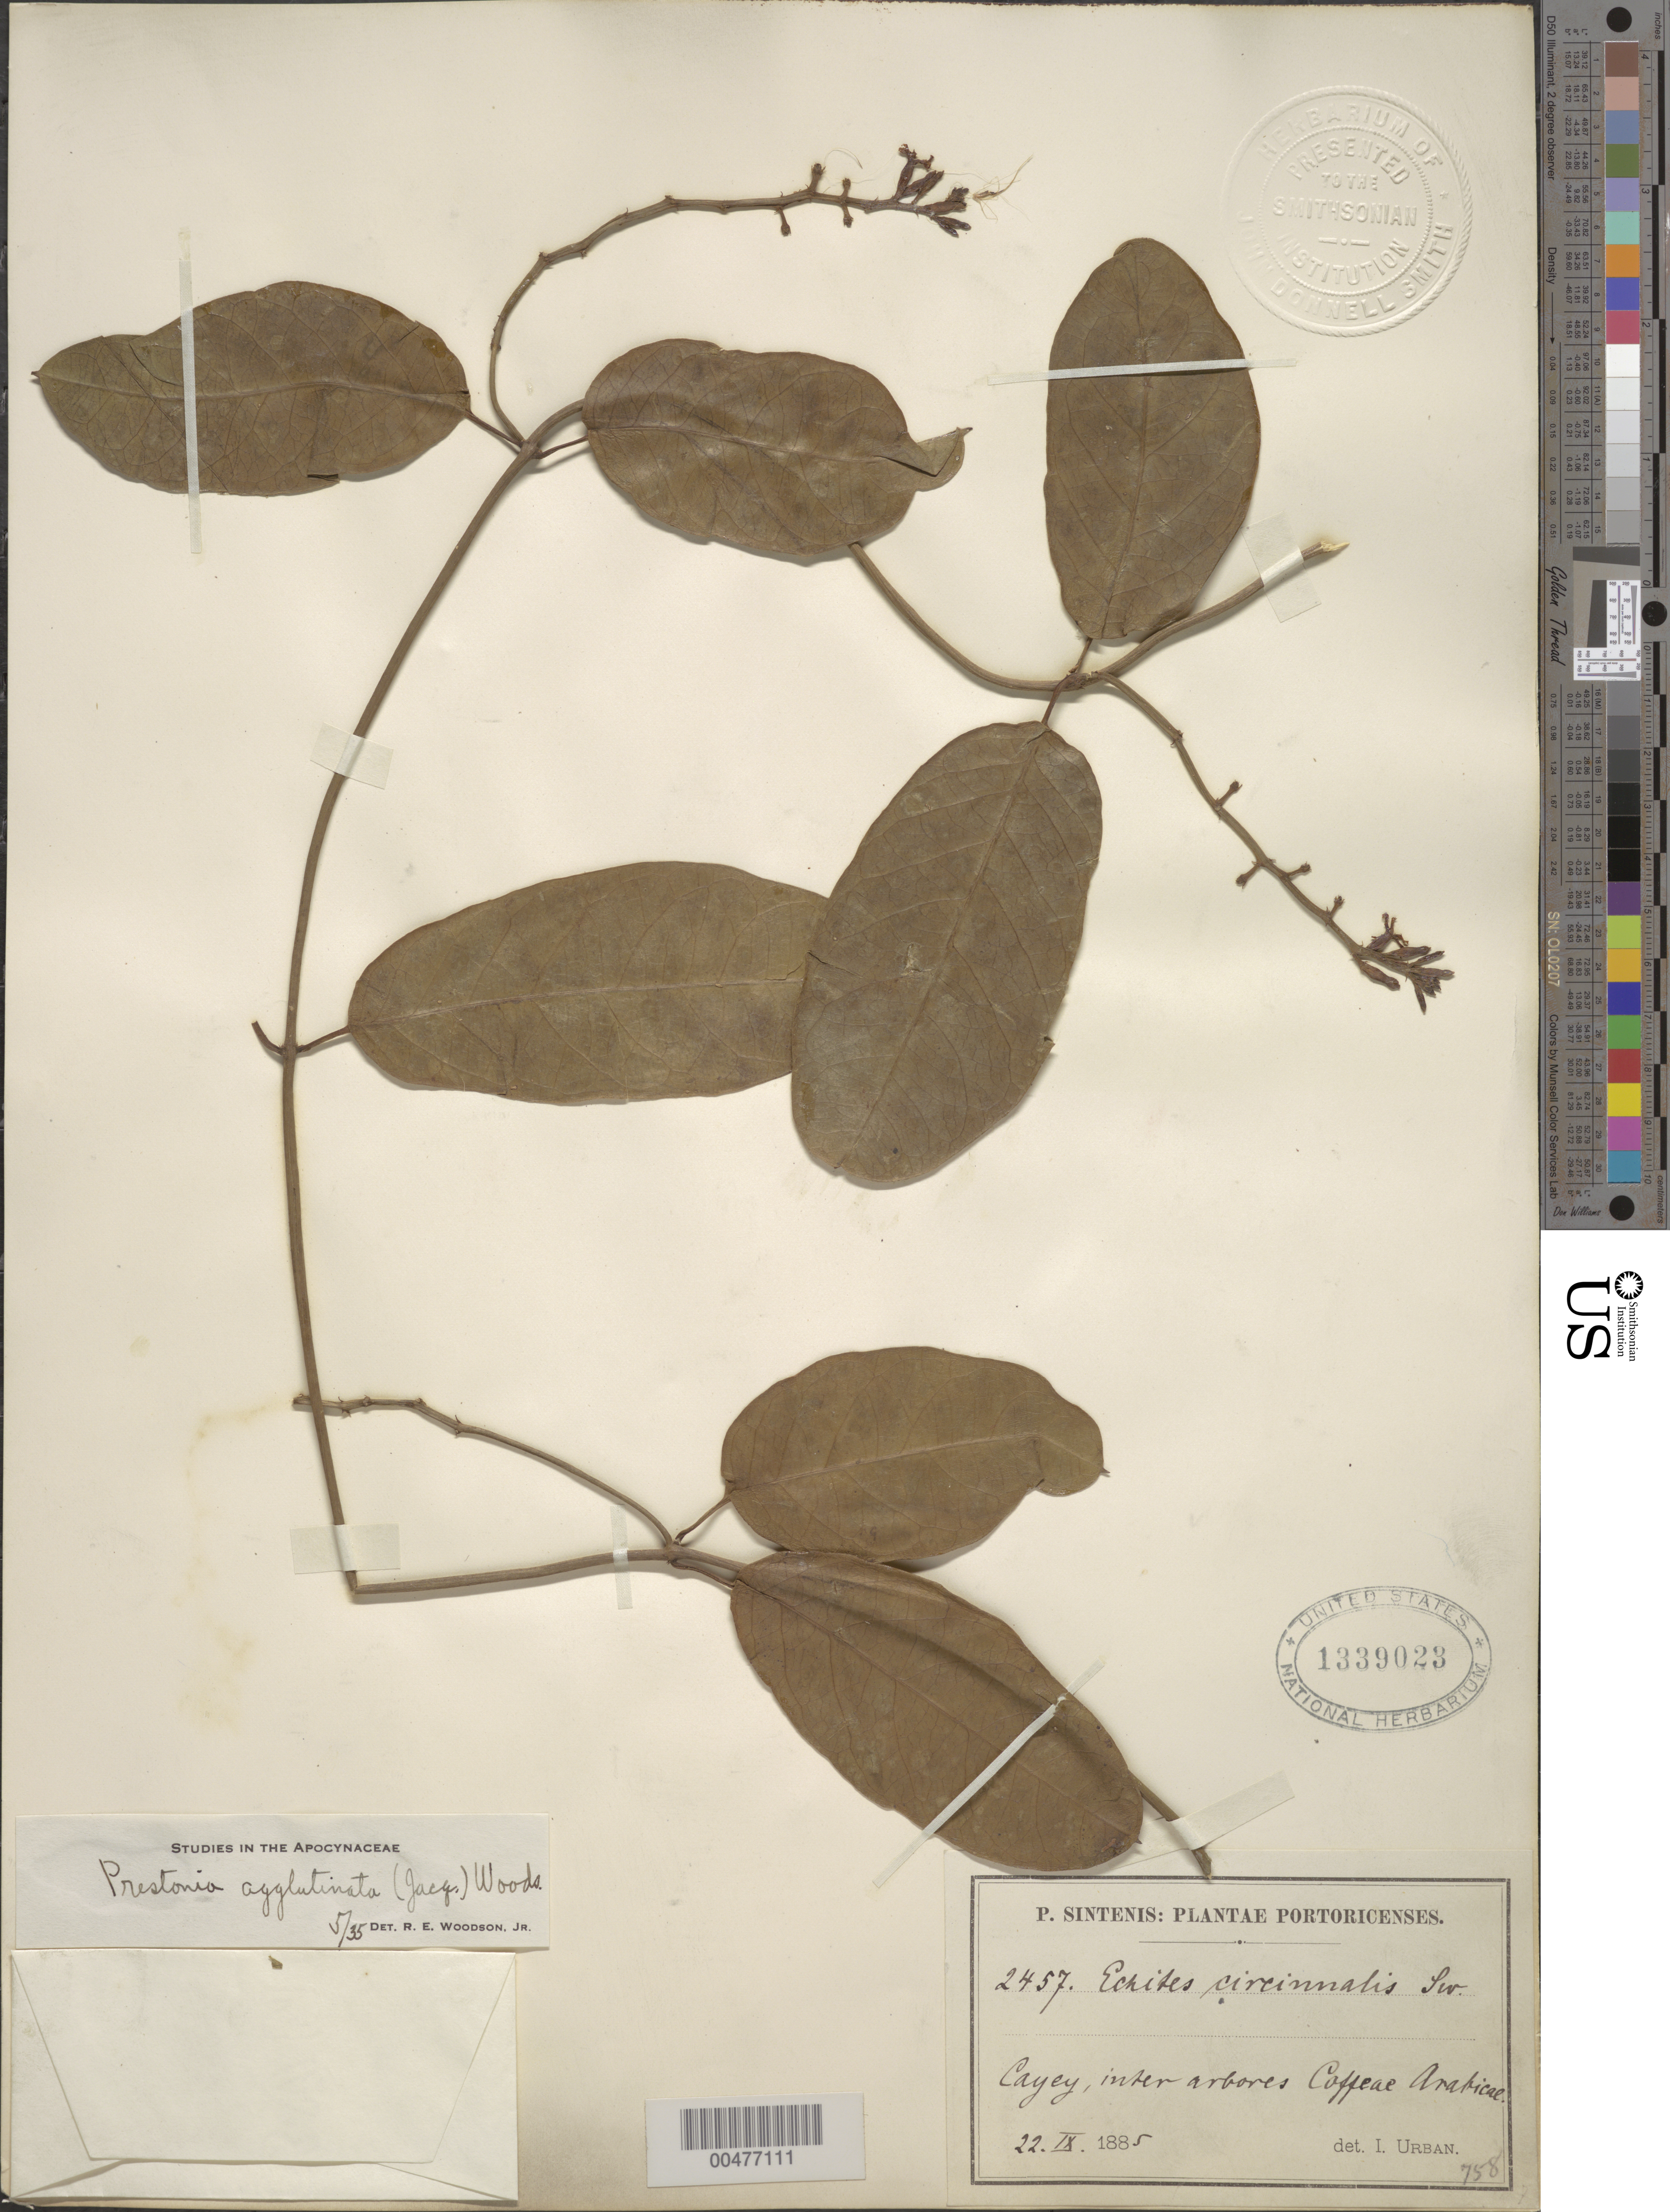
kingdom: Plantae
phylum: Tracheophyta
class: Magnoliopsida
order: Gentianales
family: Apocynaceae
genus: Prestonia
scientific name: Prestonia agglutinata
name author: (Jacq.) Woodson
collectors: P. Sintenis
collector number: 2457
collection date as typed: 22 Sep 1885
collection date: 1885-09-22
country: Puerto Rico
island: Greater Antilles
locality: Cayey. Inter arbores Coffeae Arabicae.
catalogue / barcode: US 1339023